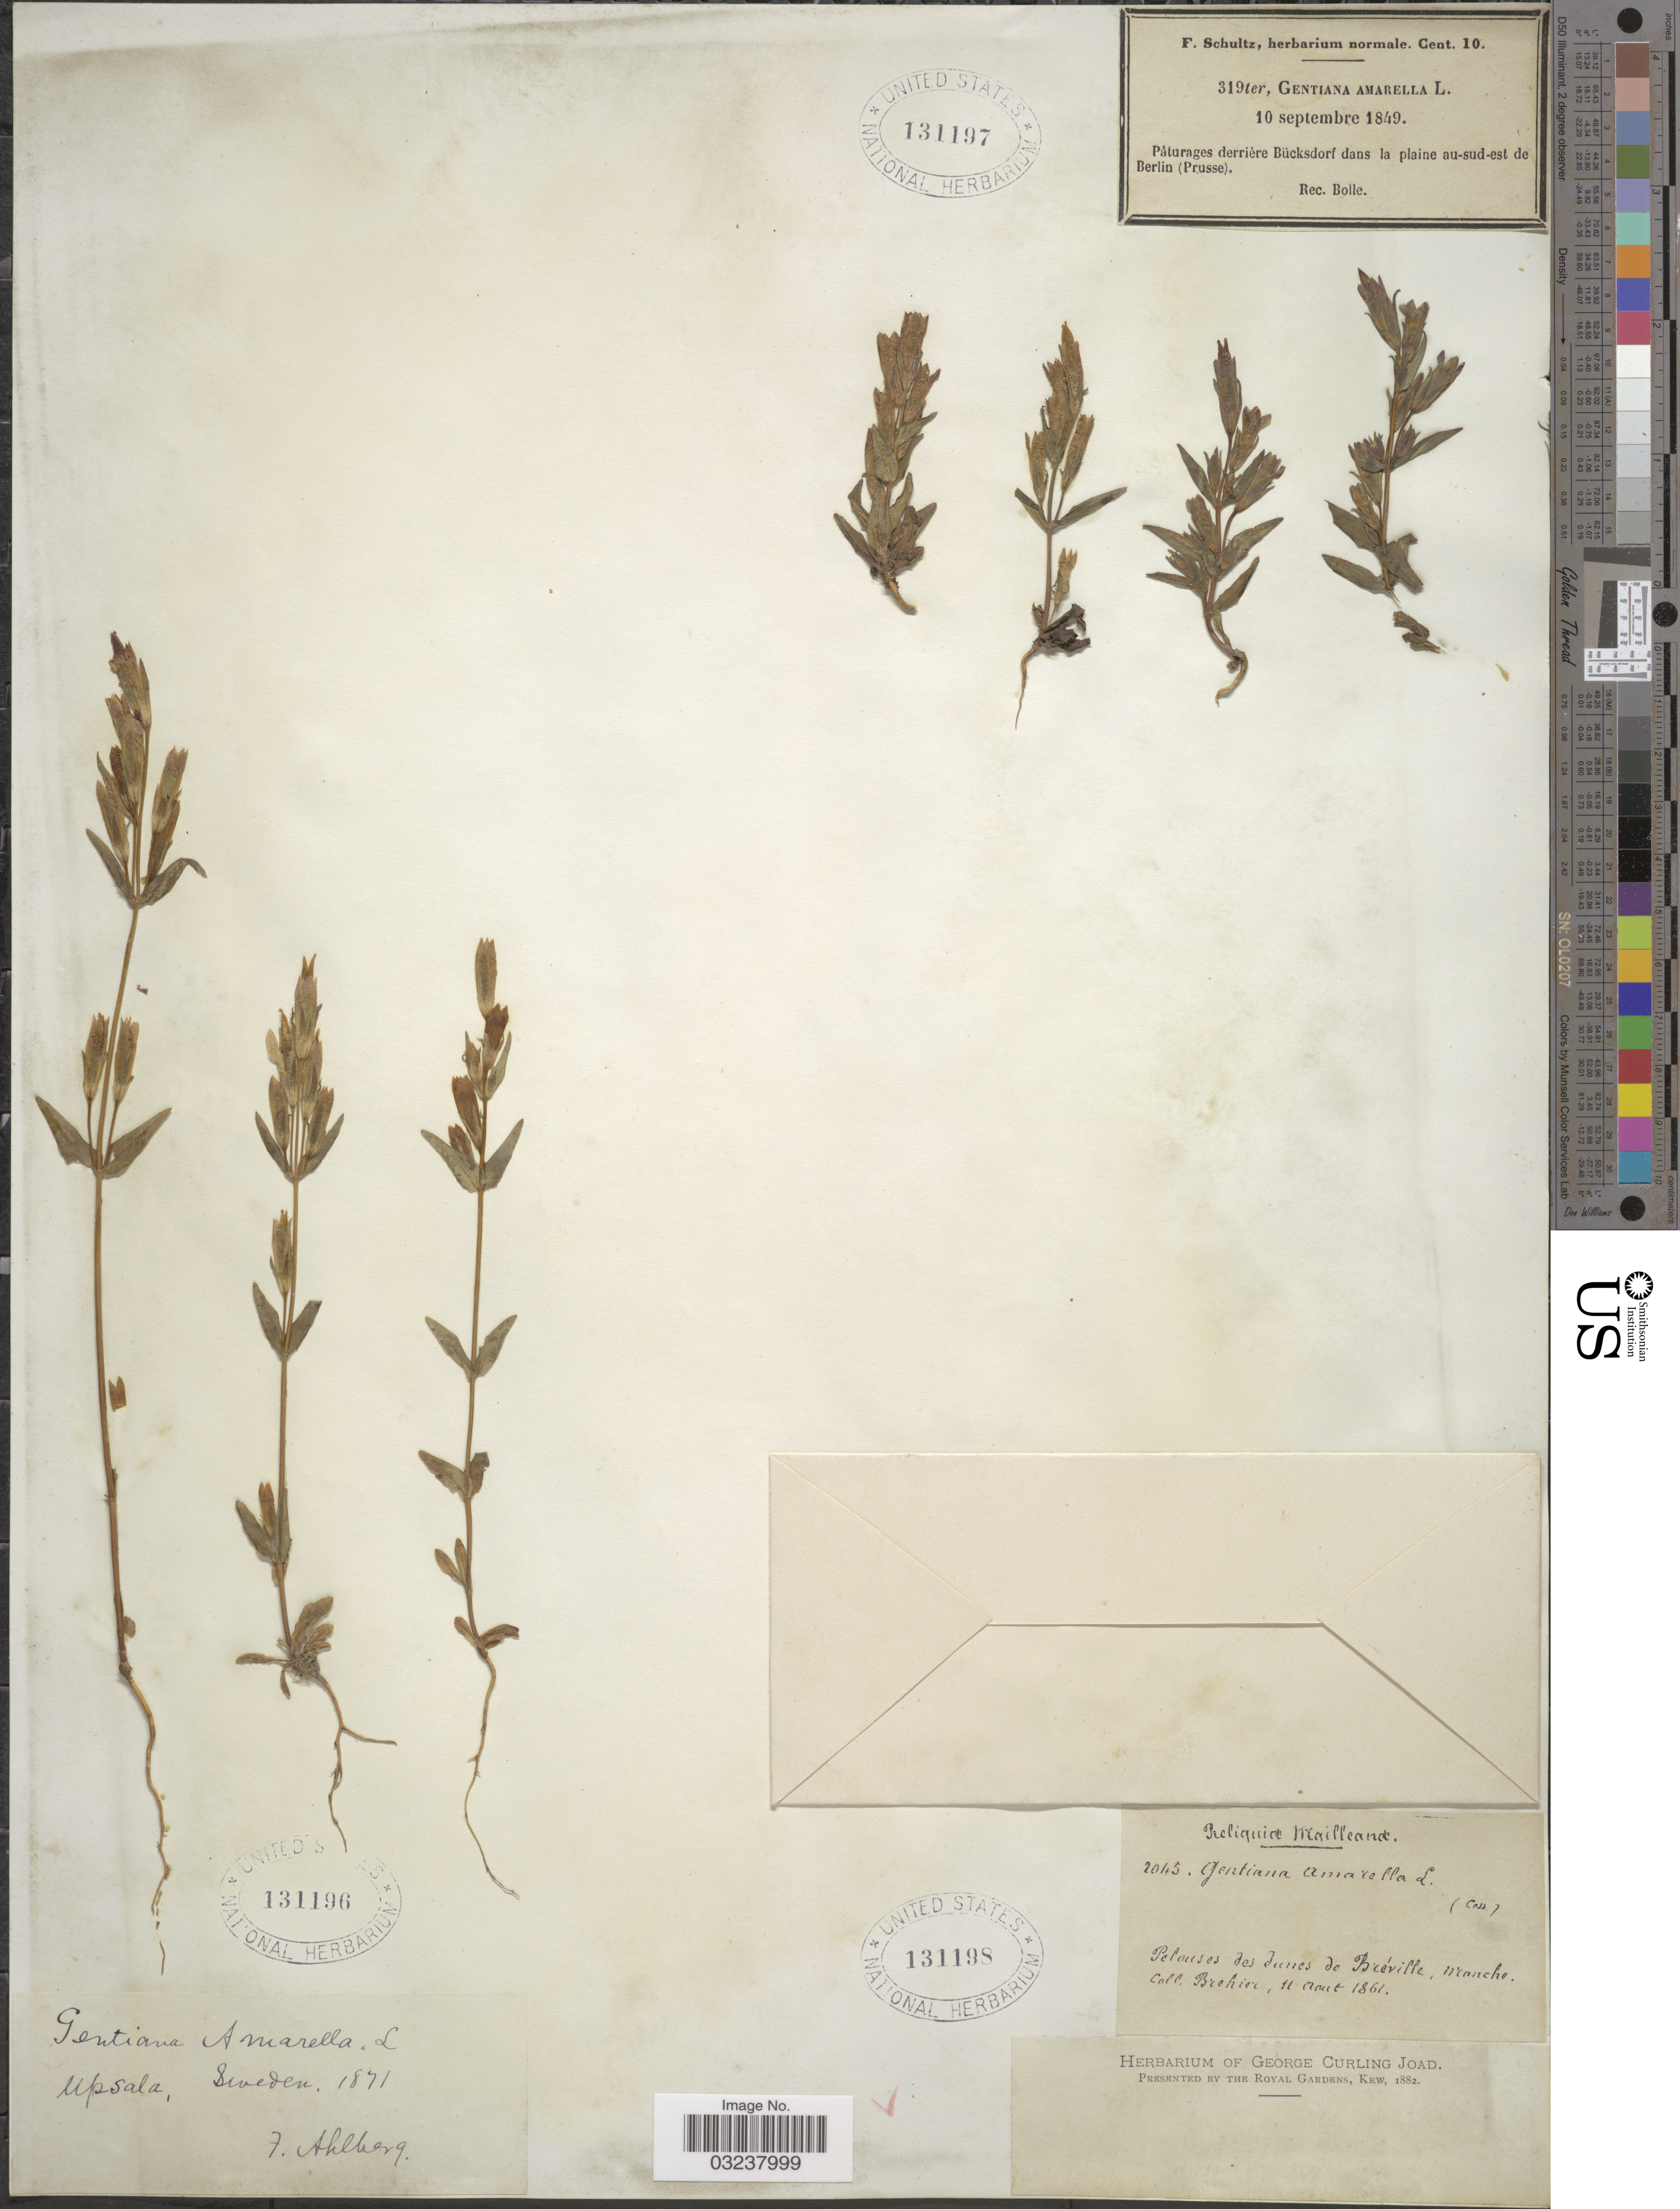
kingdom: Plantae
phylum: Tracheophyta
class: Magnoliopsida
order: Gentianales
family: Gentianaceae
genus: Gentianella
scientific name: Gentianella amarella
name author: (L.) Börner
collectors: Bolle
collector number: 319ter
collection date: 1849-09-10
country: Germany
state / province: Berlin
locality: Pâturages derrière Bücksdorf dans la plaine au-sud-est de Berlin (Prusse).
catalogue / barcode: US 131197-2